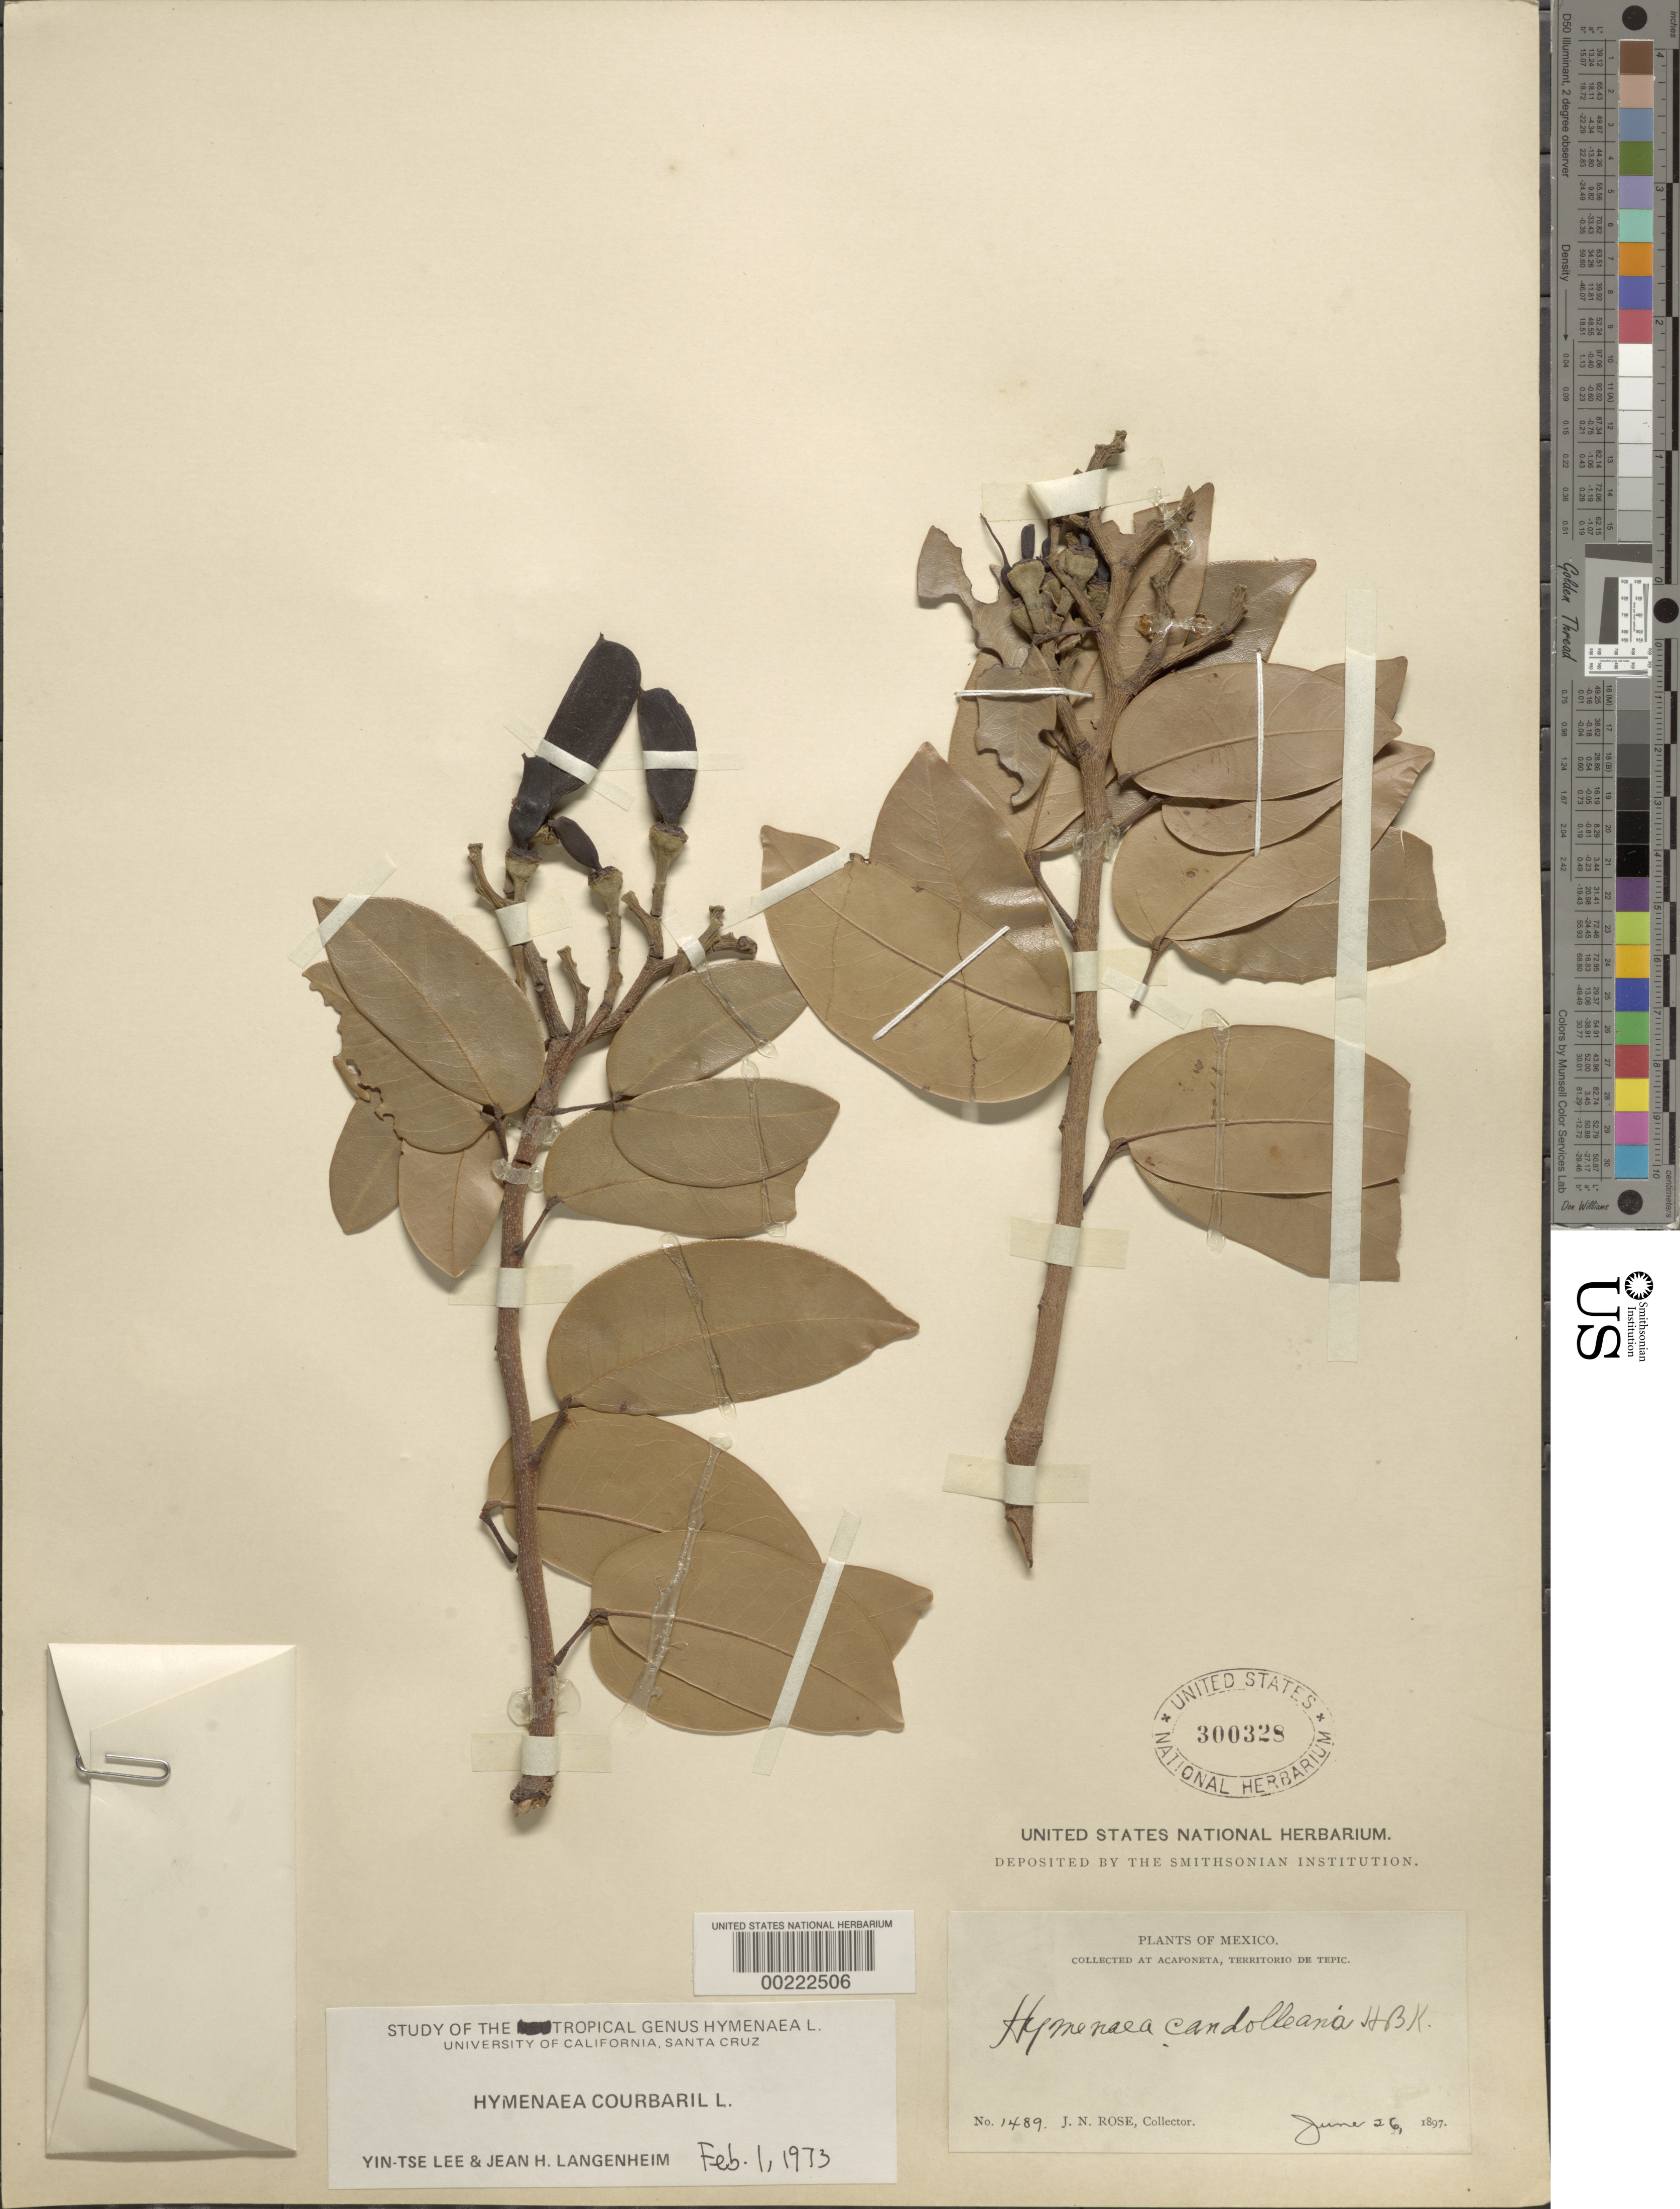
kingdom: Plantae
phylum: Tracheophyta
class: Magnoliopsida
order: Fabales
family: Fabaceae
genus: Hymenaea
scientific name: Hymenaea courbaril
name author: L.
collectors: J. N. Rose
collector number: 1489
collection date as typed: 26 Jun 1897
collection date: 1897-06-26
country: Mexico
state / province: Nayarit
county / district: Tepic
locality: Acaponeta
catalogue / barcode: US 300328